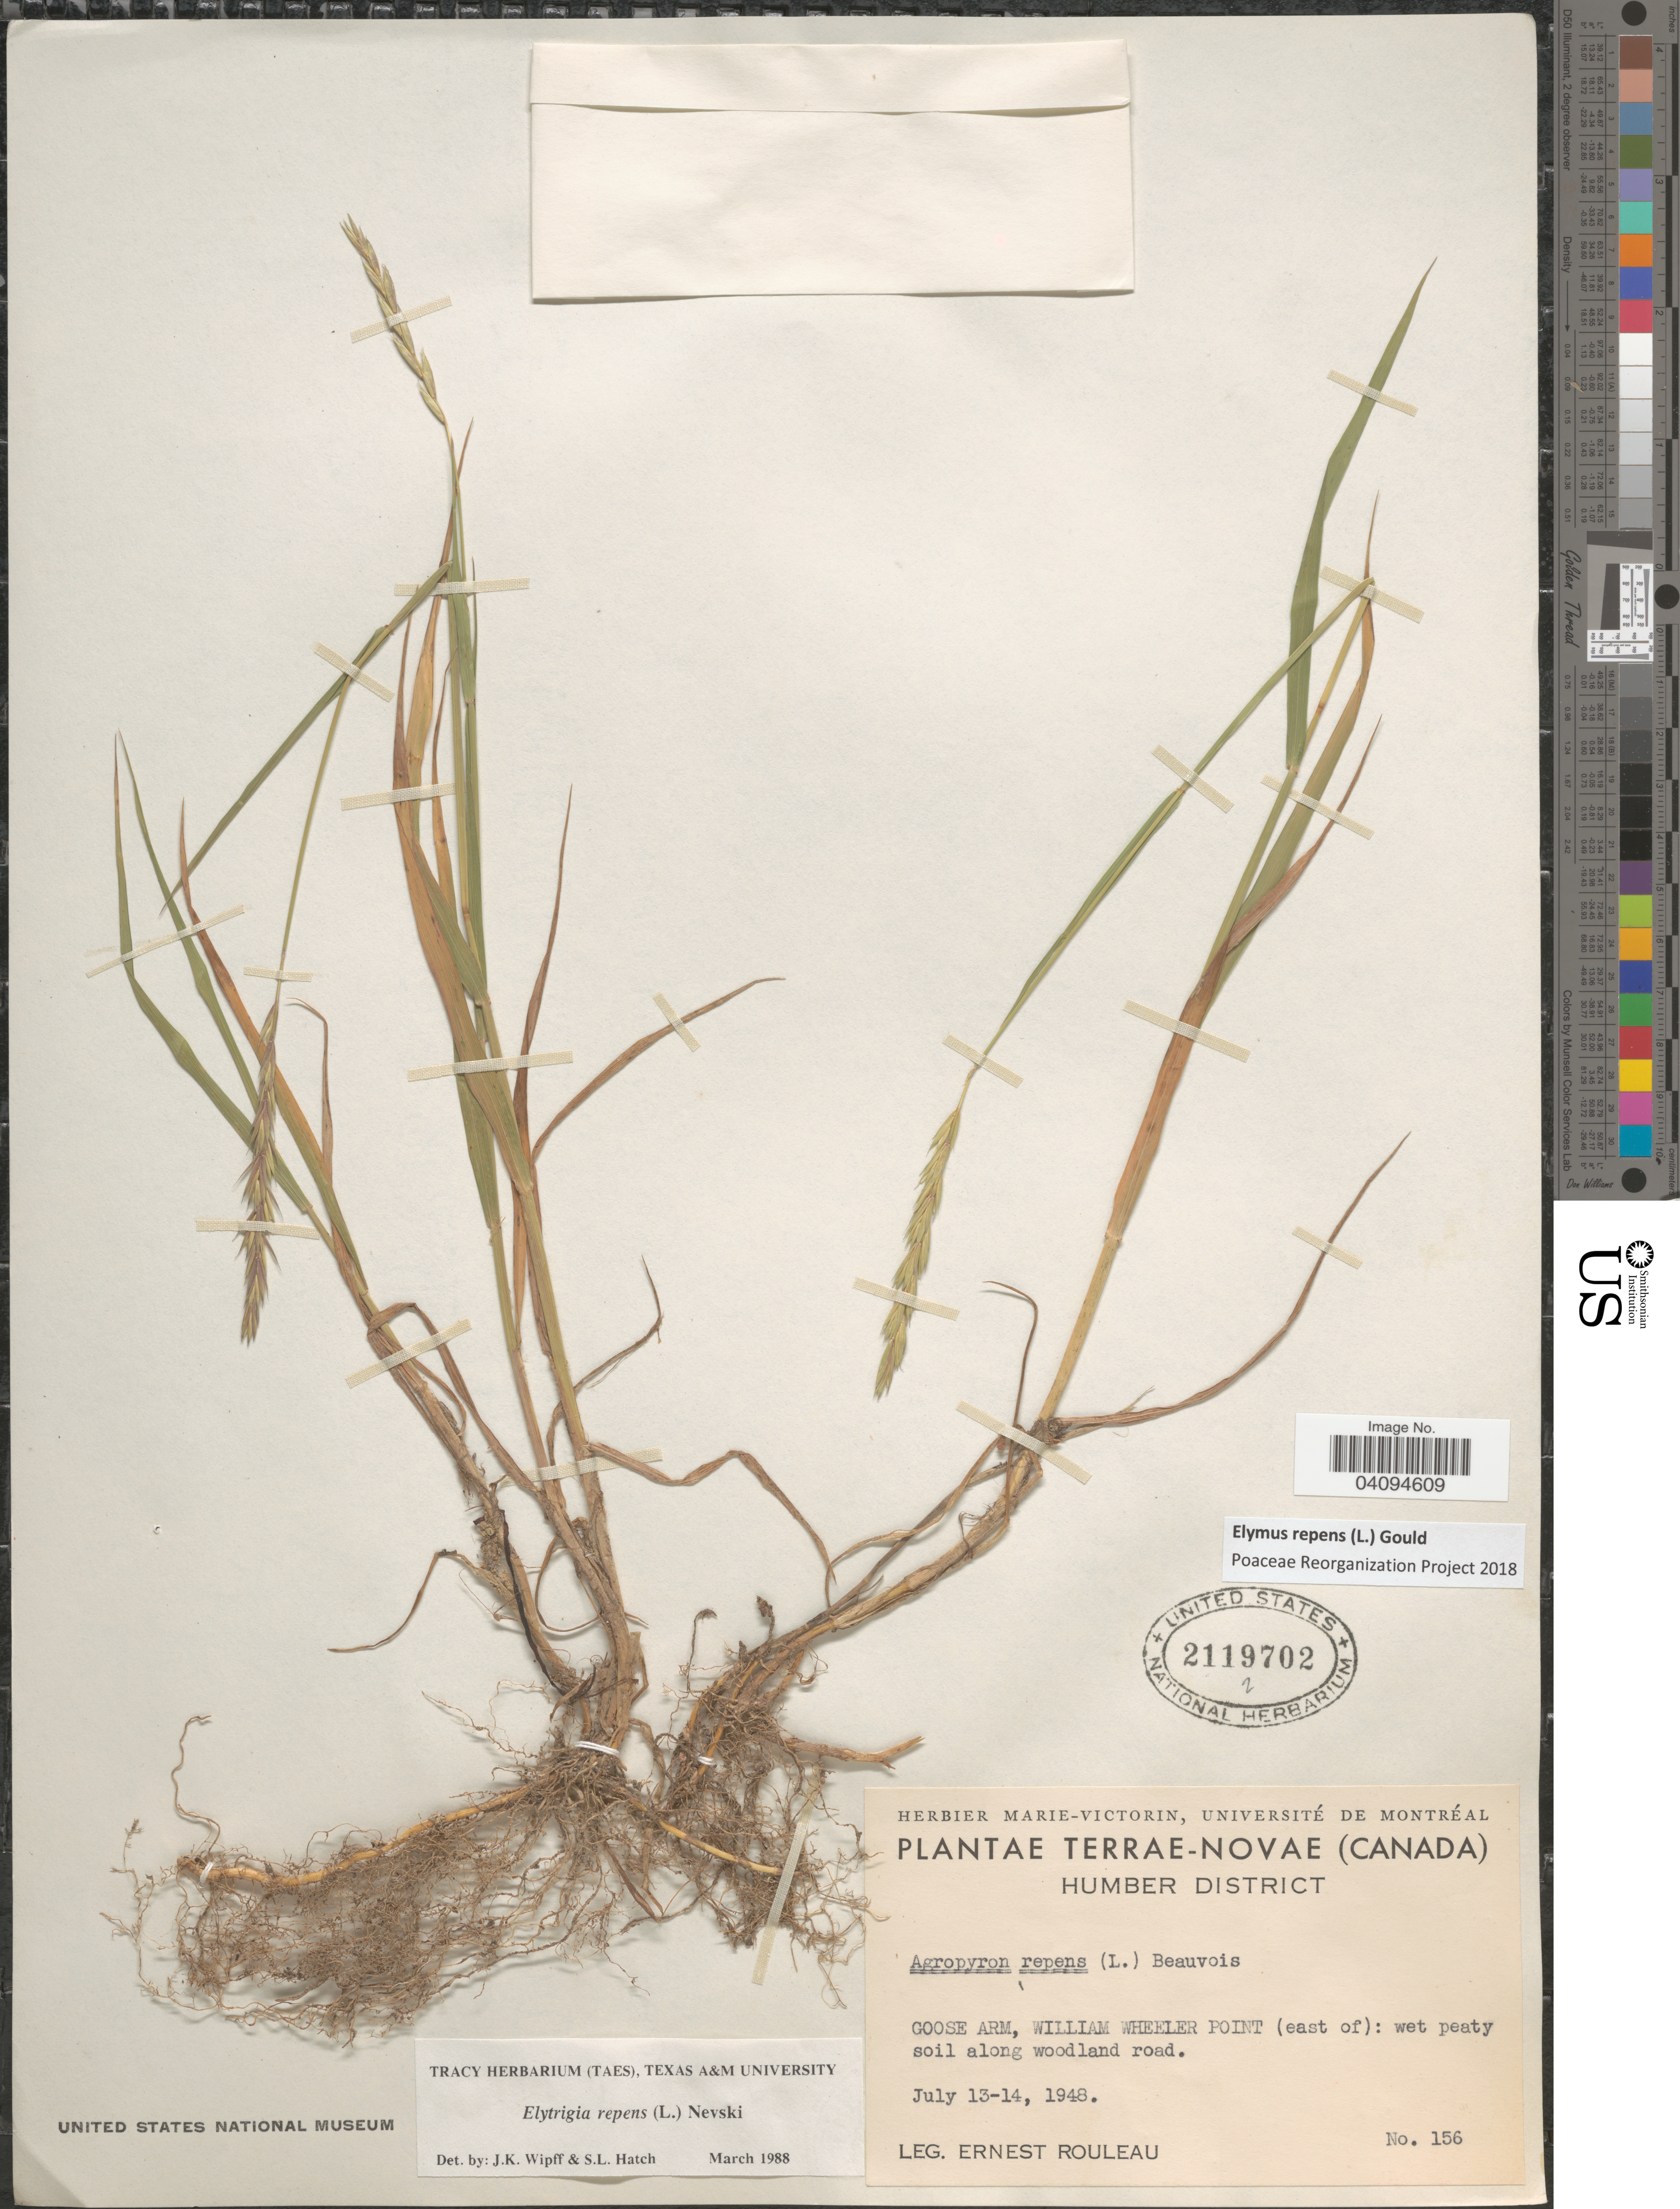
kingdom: Plantae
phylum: Tracheophyta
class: Liliopsida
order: Poales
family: Poaceae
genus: Elymus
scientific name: Elymus repens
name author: (L.) Gould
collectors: J. Rouleau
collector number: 156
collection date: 1948-07-13/1948-07-14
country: Canada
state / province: Newfoundland and Labrador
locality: Terrae-Novae. Humber District. Goose Arm, William Wheeler Point (east of): wet peaty soil along woodland road.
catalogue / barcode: US 2119702